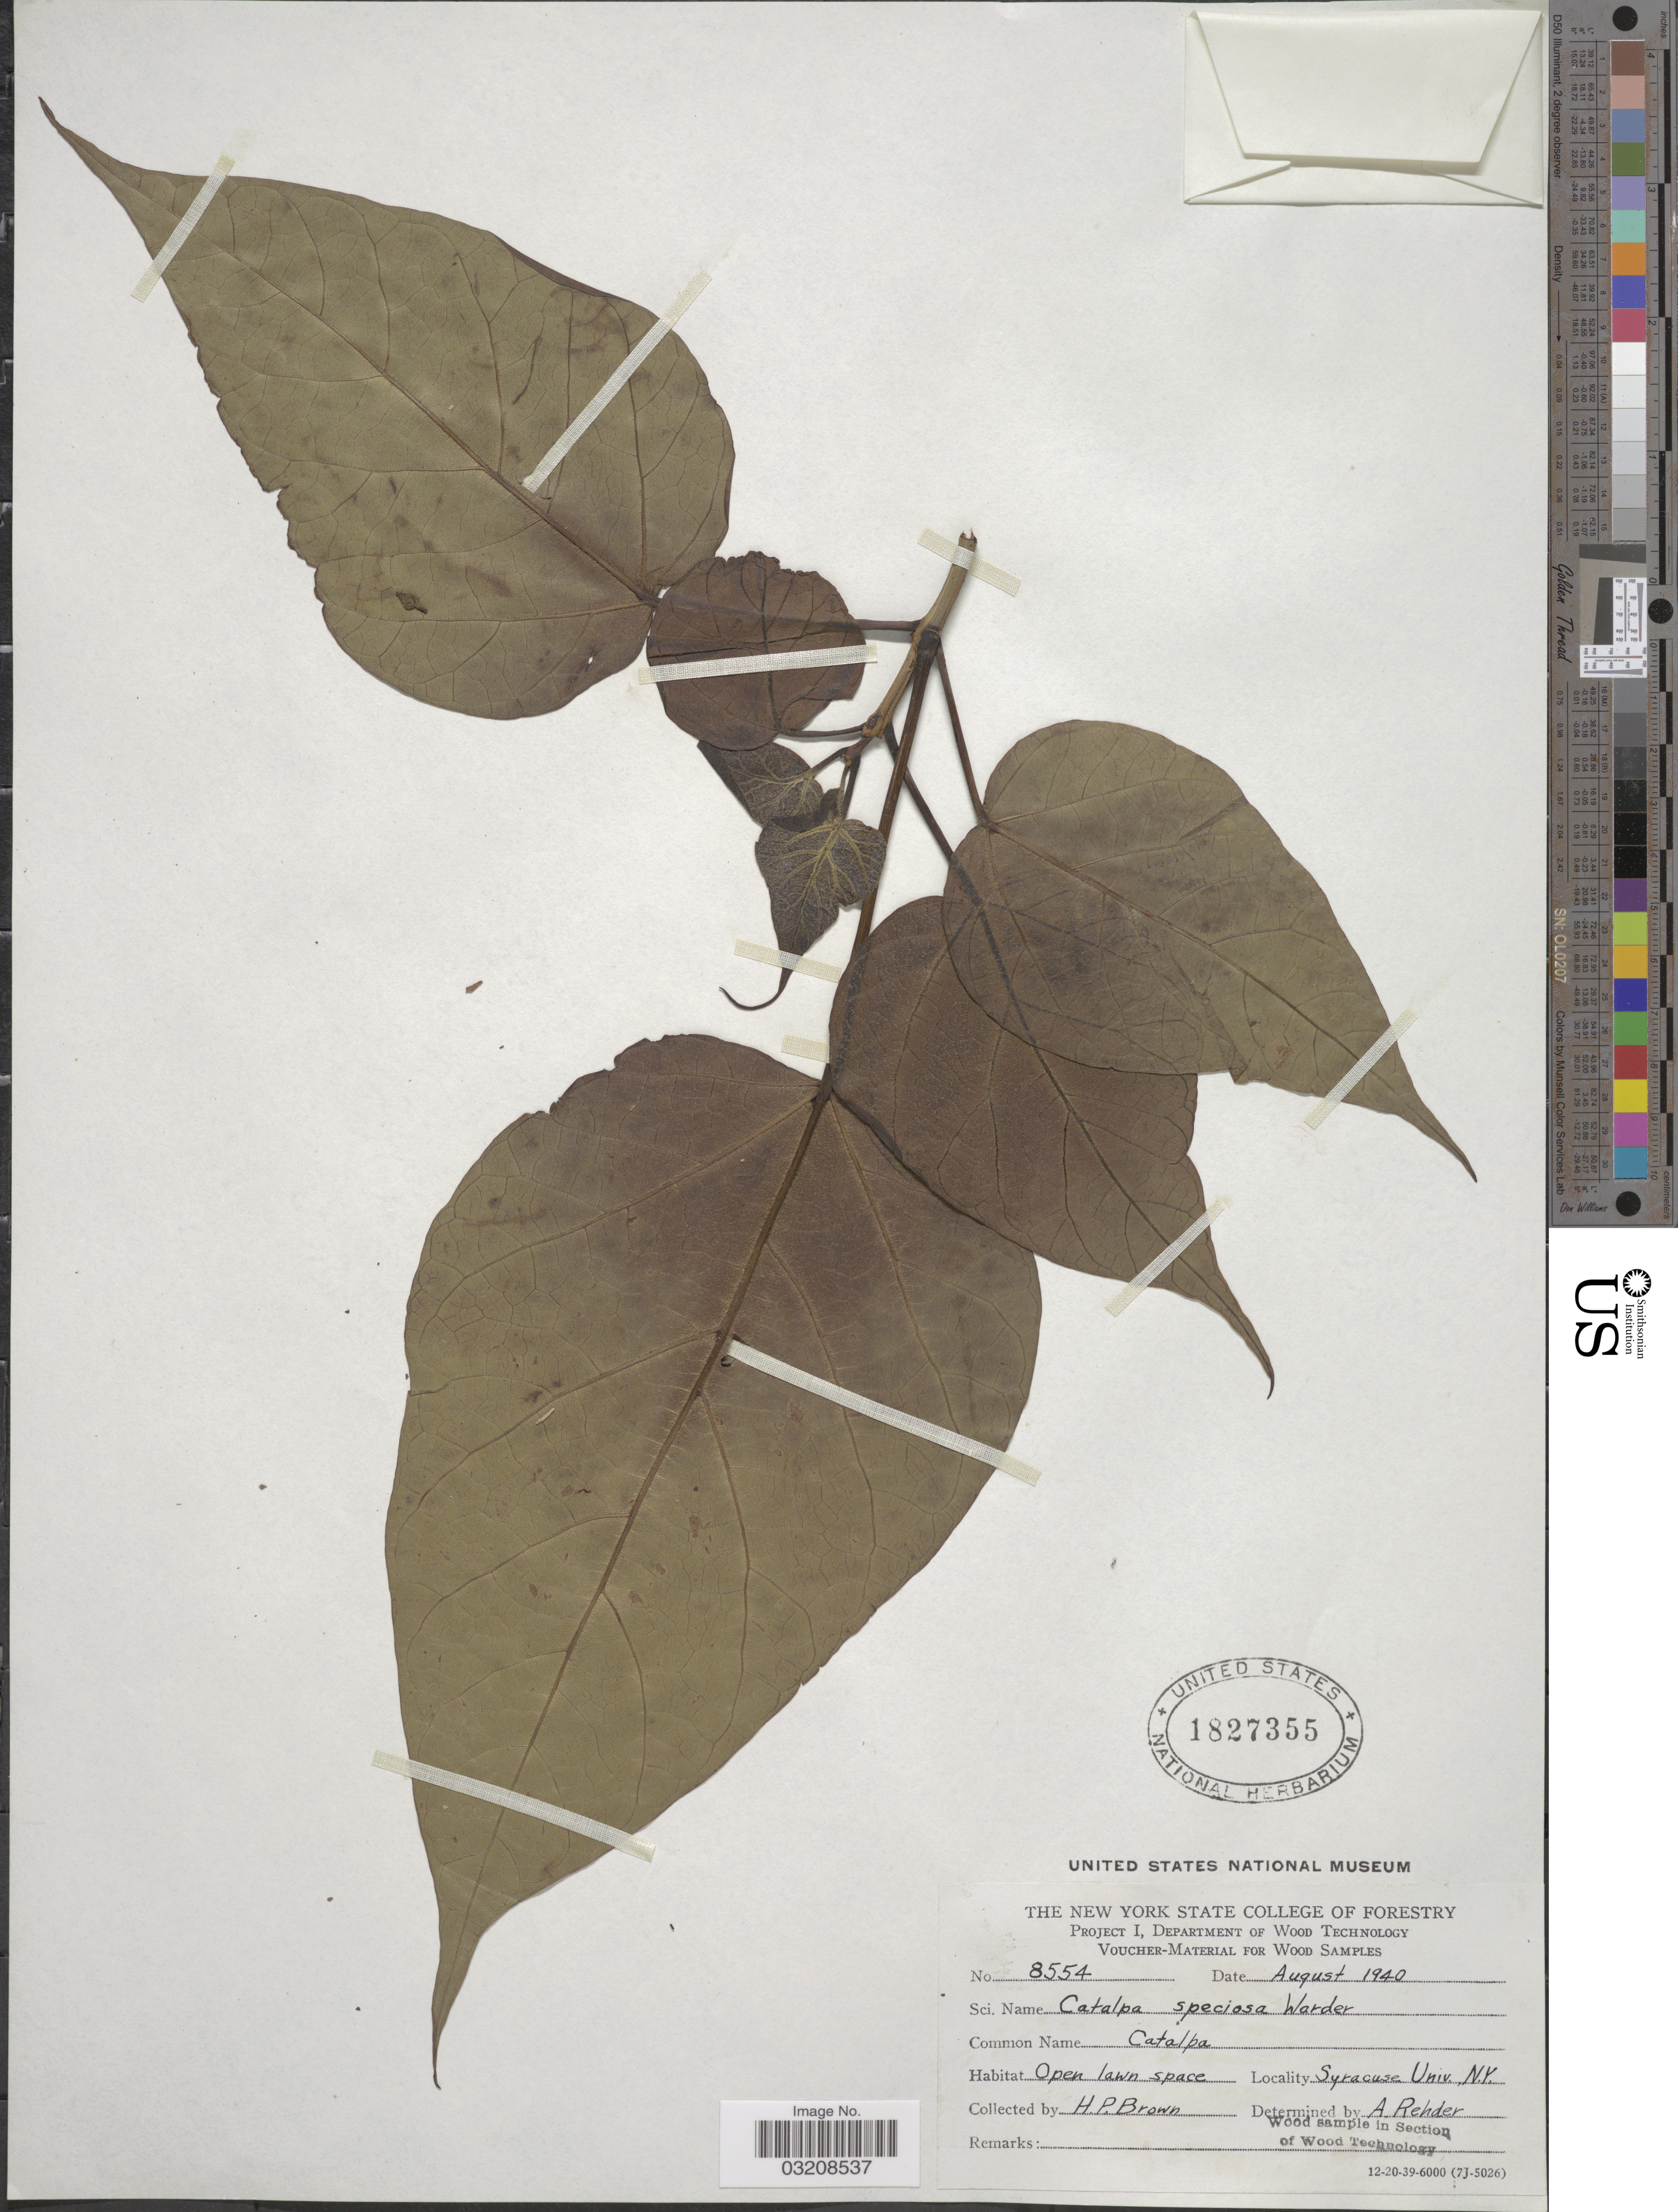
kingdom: Plantae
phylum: Tracheophyta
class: Magnoliopsida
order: Lamiales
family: Bignoniaceae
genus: Catalpa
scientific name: Catalpa speciosa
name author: (Warder) Warder ex Engelm.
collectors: H. P. Brown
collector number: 8554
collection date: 1940-08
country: United States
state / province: New York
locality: Syracuse Univ., N.Y.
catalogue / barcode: US 1827355